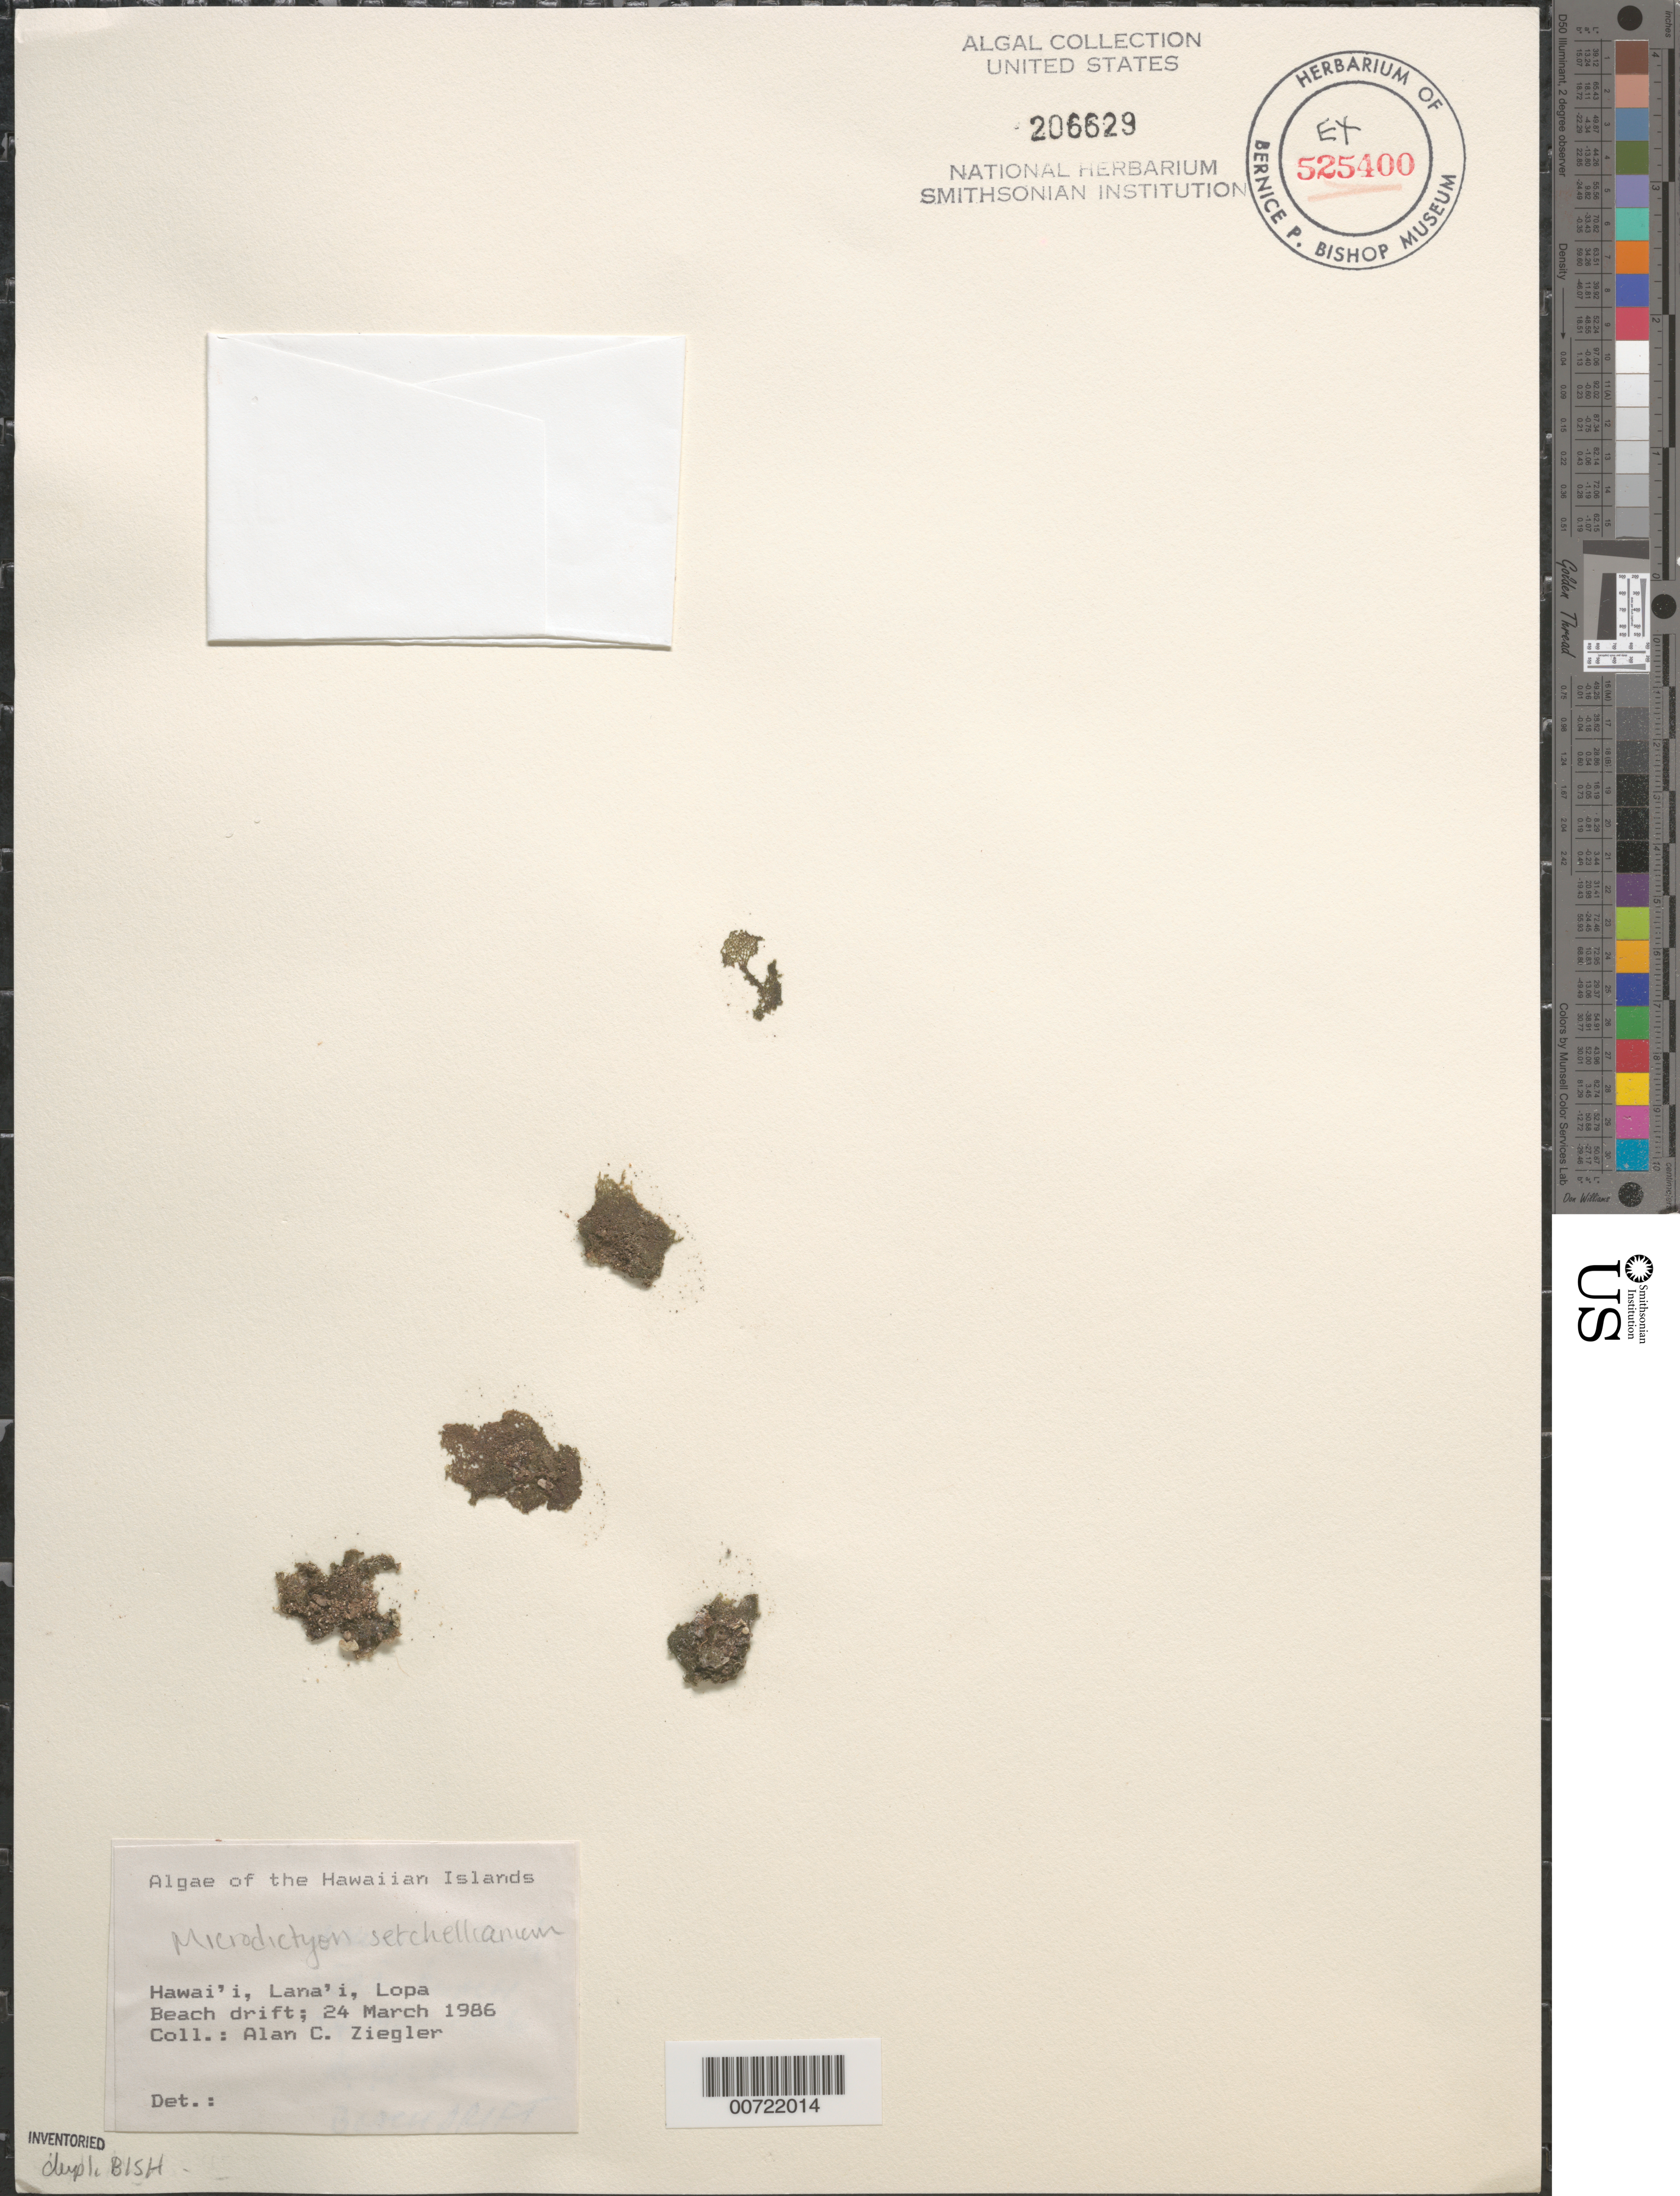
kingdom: Plantae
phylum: Chlorophyta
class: Ulvophyceae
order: Cladophorales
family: Anadyomenaceae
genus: Microdictyon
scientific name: Microdictyon setchellianum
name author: M. Howe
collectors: A. Ziegler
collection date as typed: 24 Mar 1986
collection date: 1986-03-24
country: United States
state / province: Hawaii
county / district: Maui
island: Lana'i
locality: Lopa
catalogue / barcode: US 206629